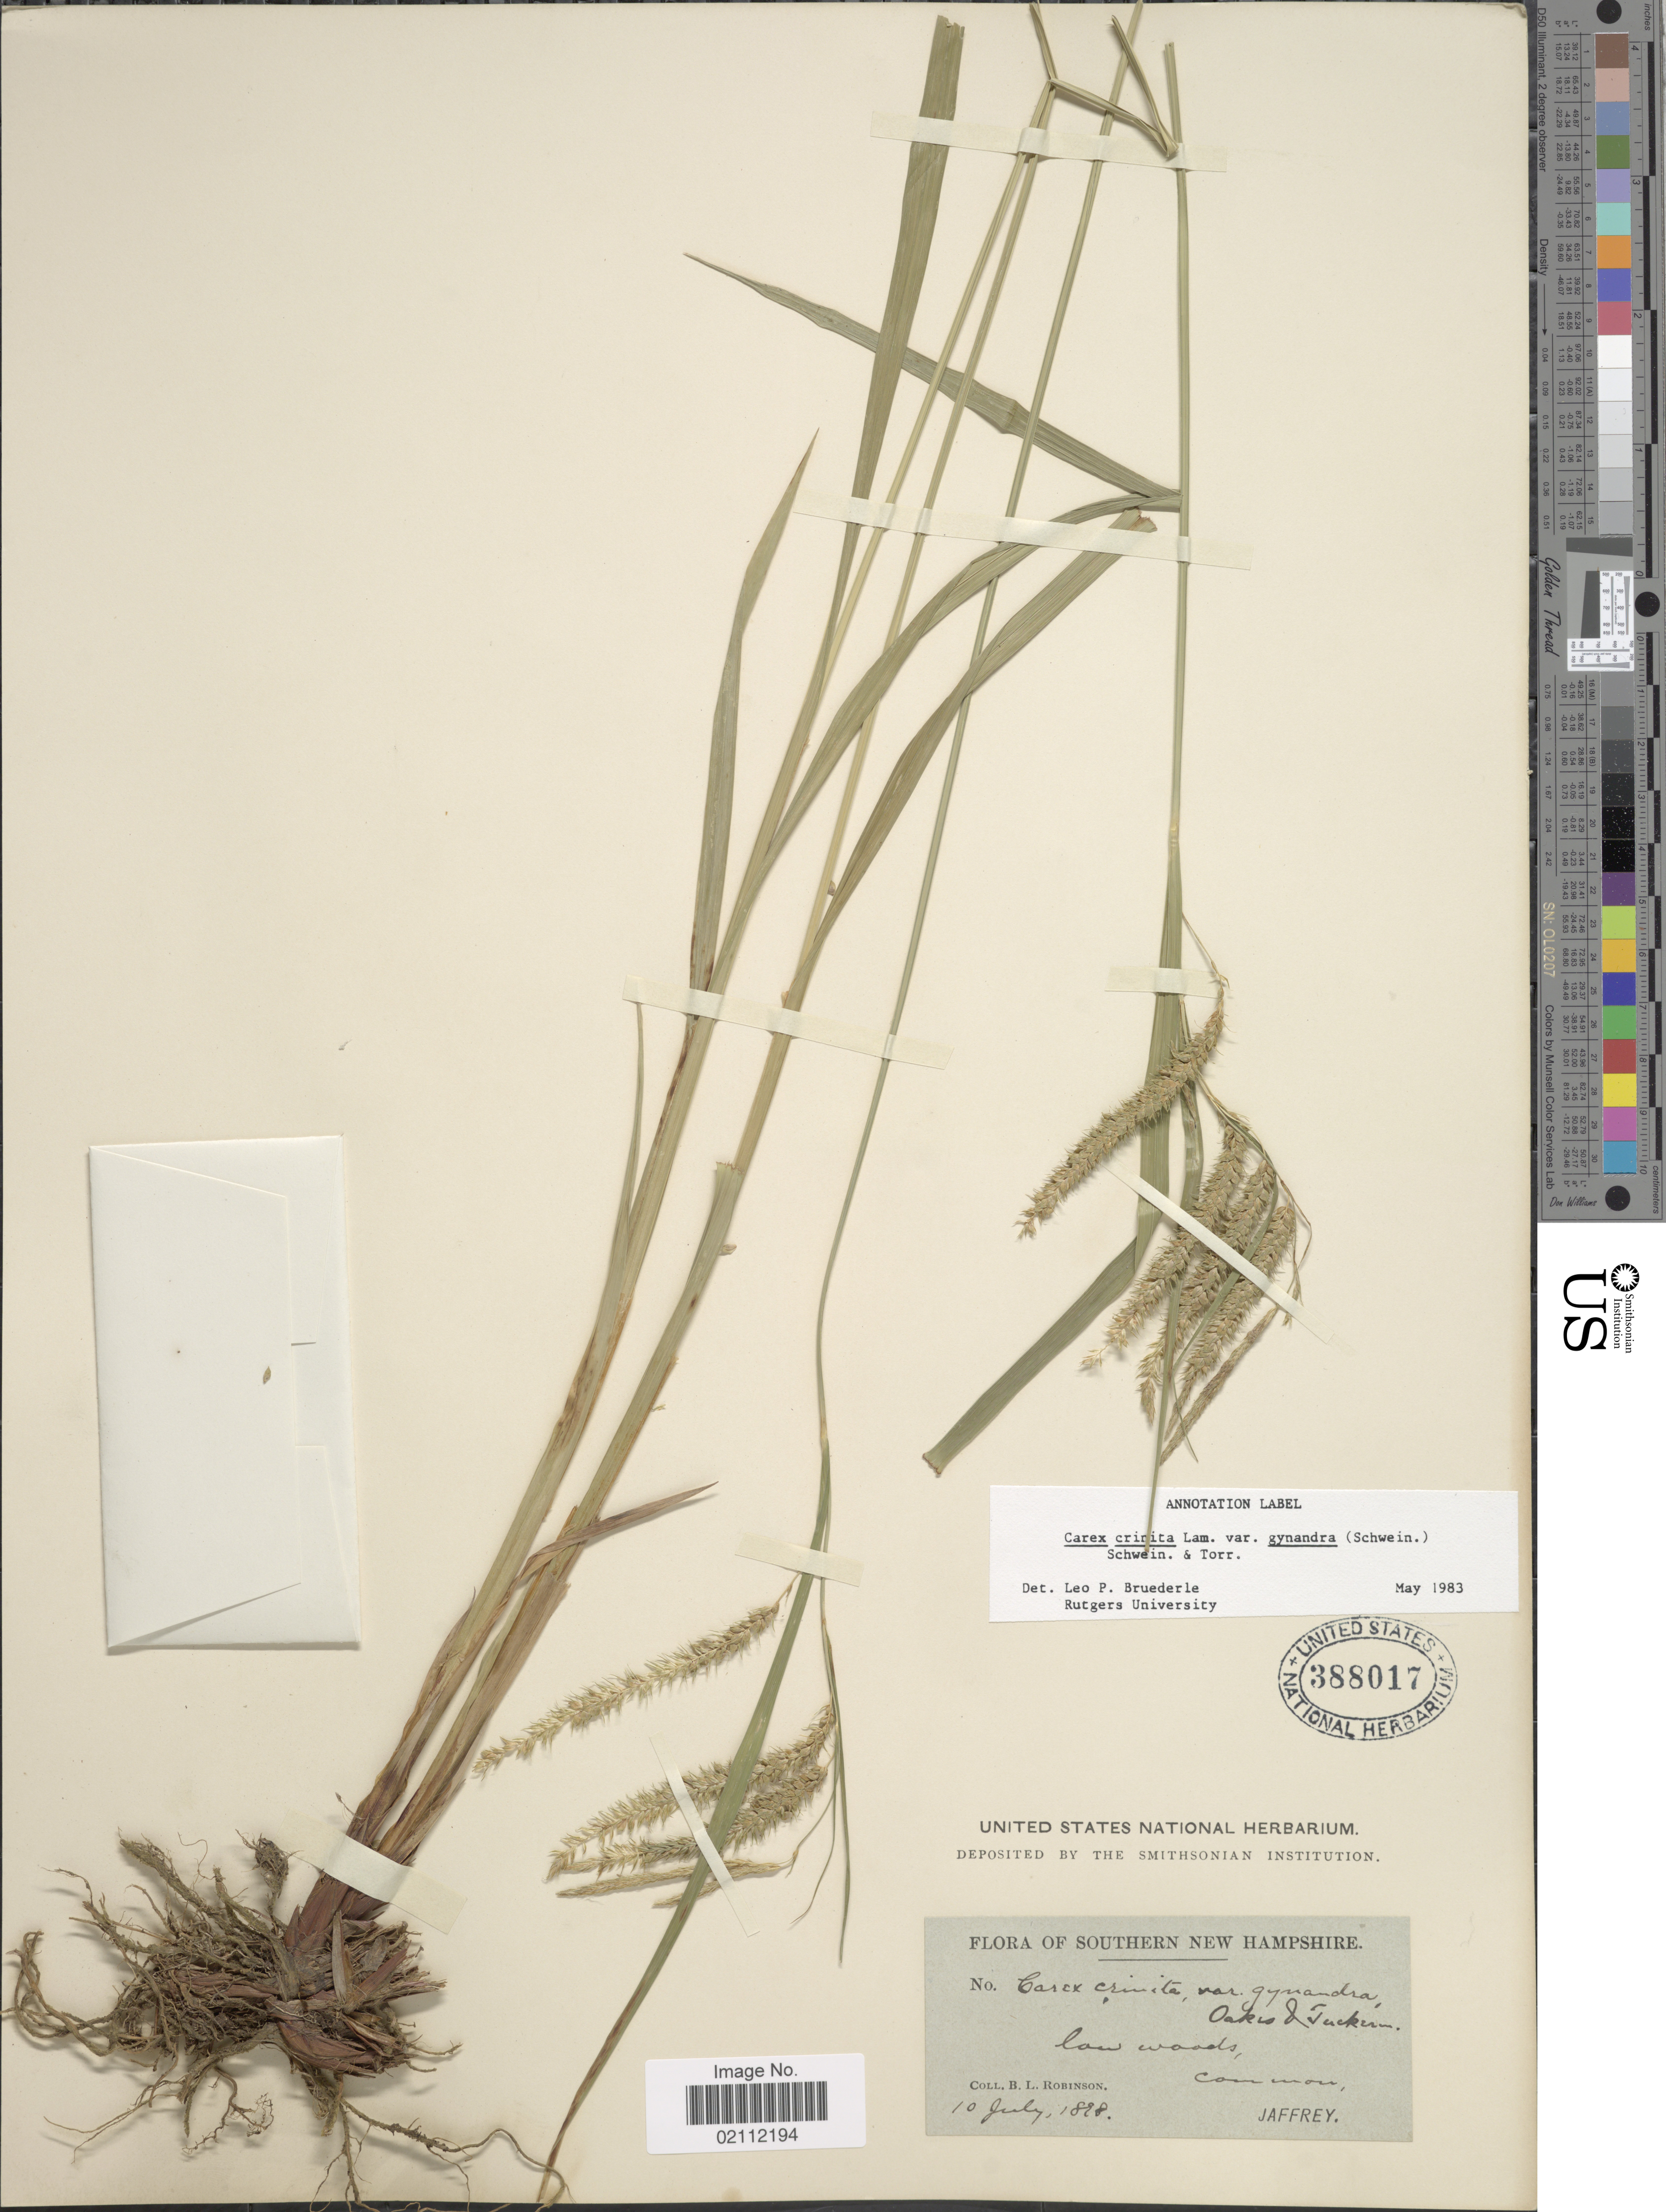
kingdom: Plantae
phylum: Tracheophyta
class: Liliopsida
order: Poales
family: Cyperaceae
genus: Carex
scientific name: Carex gynandra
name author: Schwein.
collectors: B. L. Robinson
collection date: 1898-07-10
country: United States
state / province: New Hampshire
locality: Southern New Hampshire. Jaffrey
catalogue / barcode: US 388017